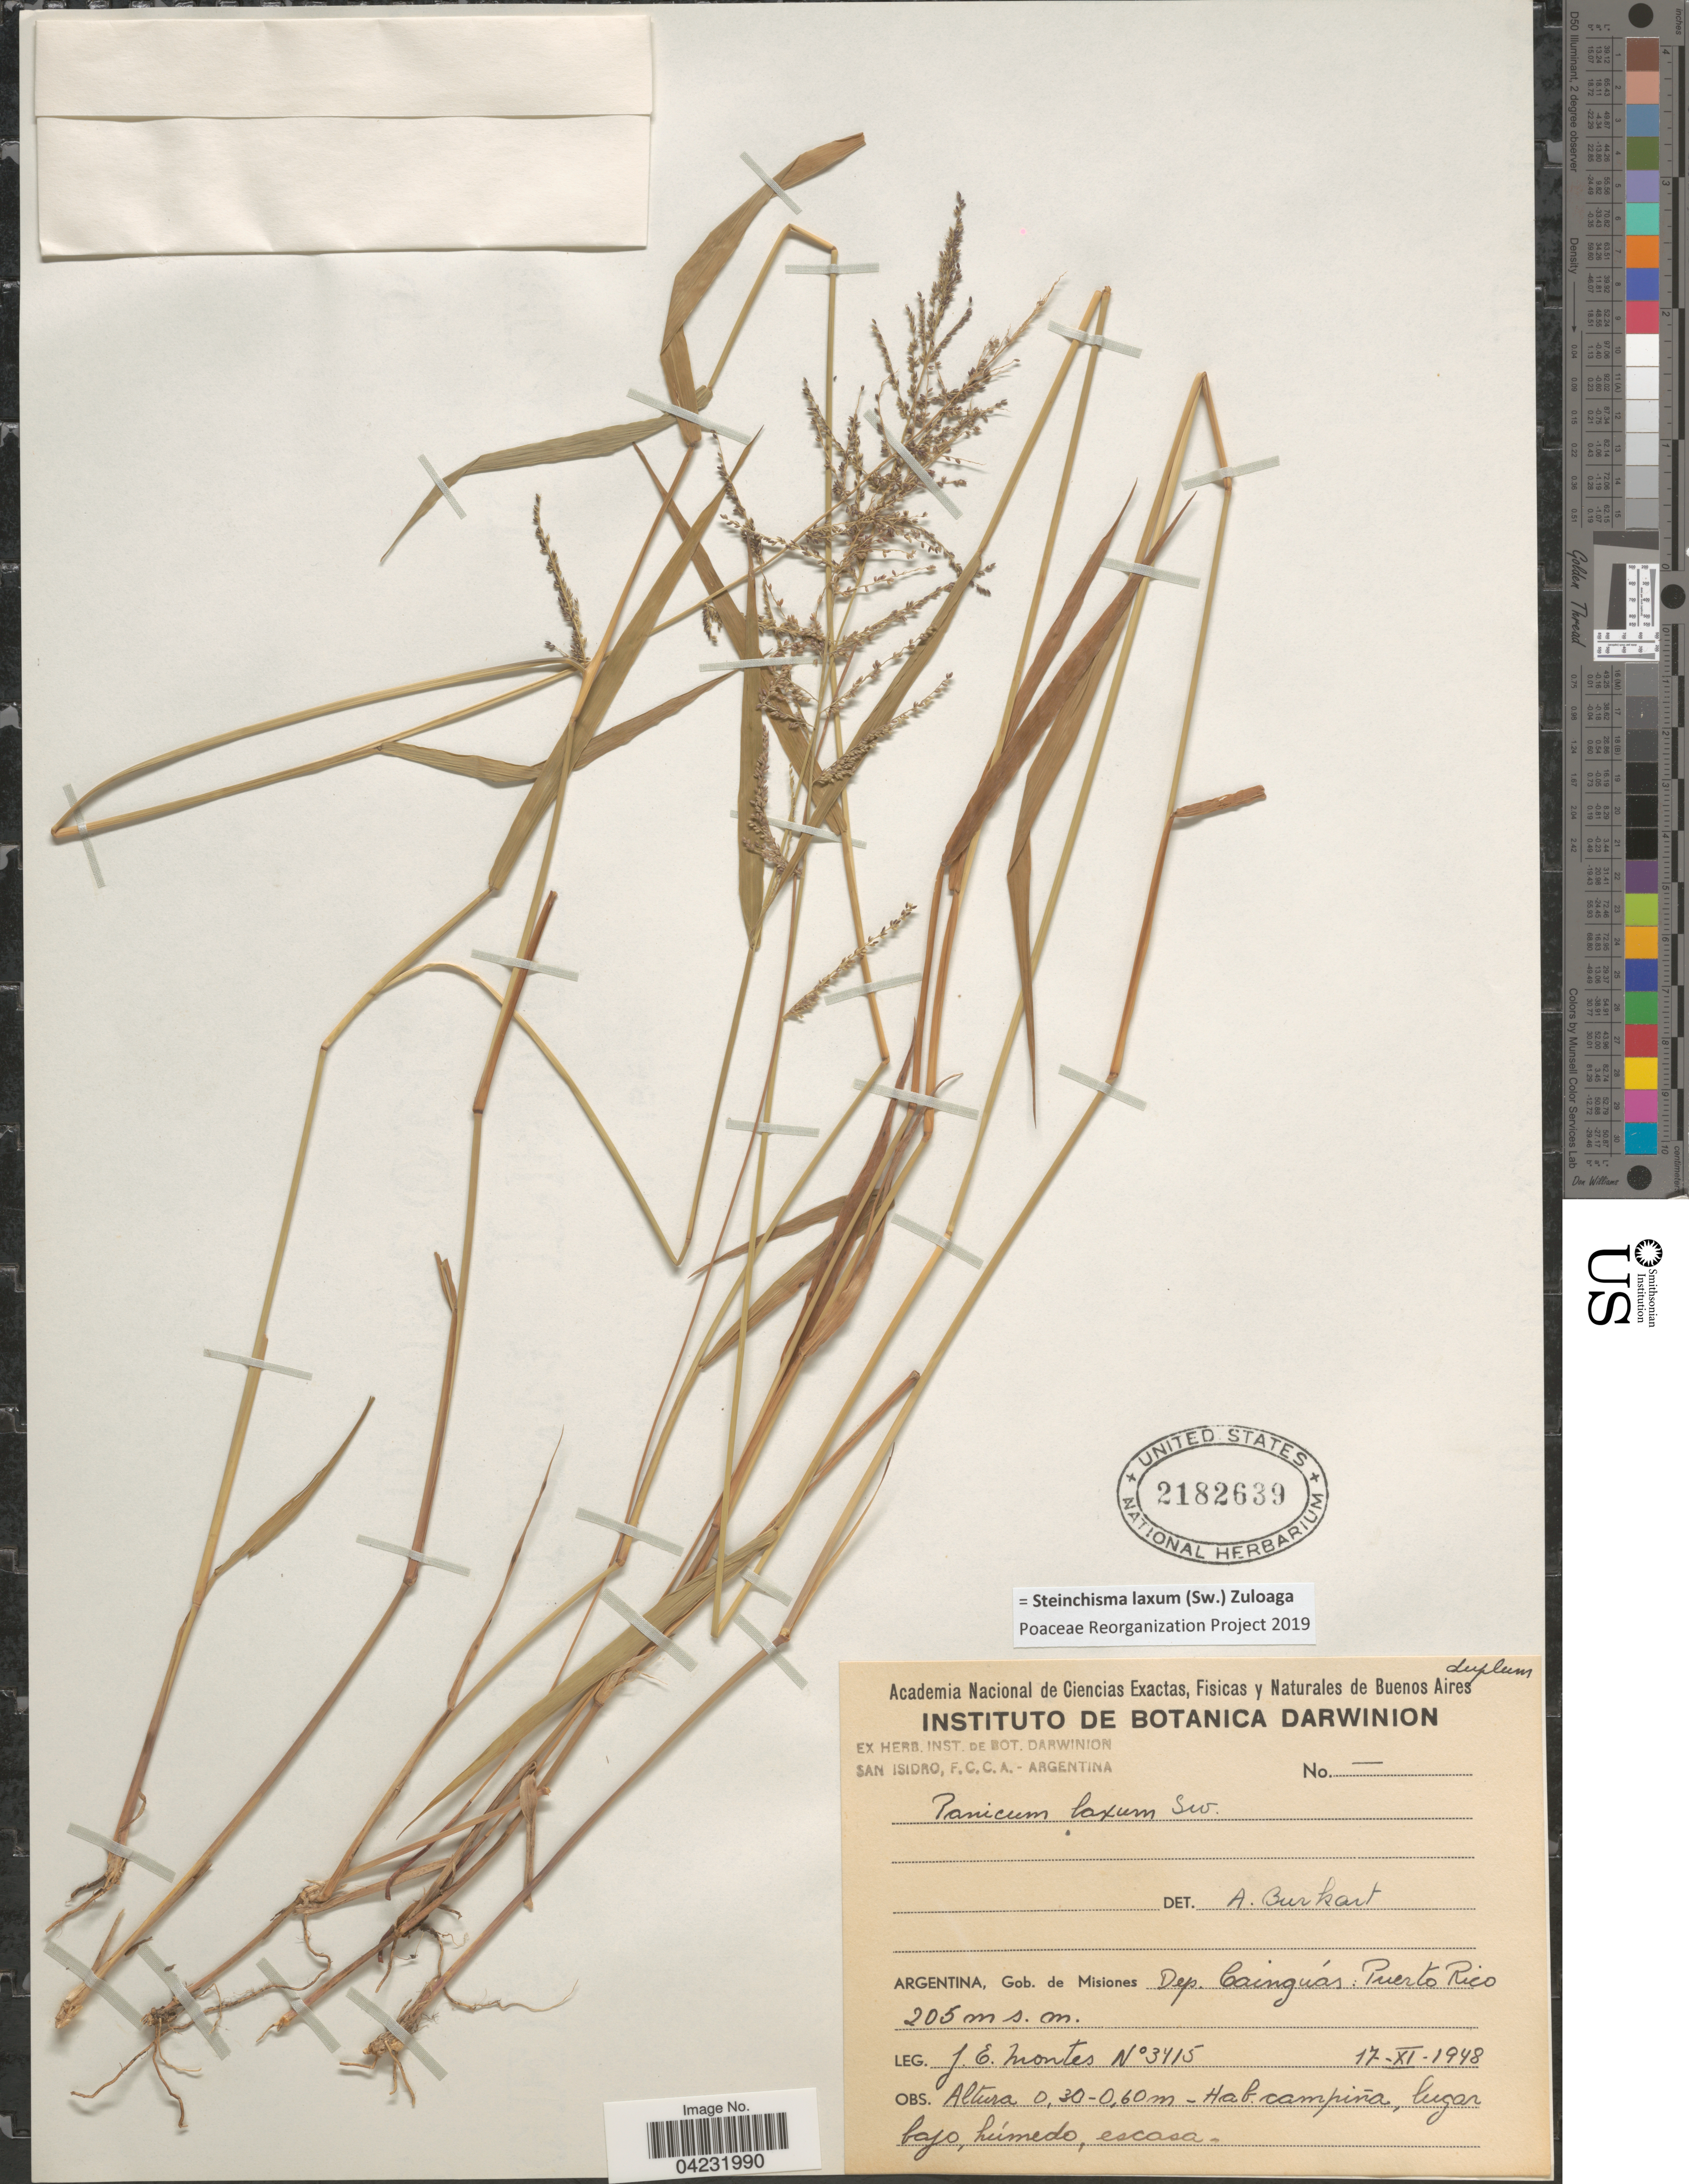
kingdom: Plantae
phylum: Tracheophyta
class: Liliopsida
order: Poales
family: Poaceae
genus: Steinchisma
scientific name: Steinchisma laxum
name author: (Sw.) Zuloaga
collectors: J. E. Montes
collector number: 3415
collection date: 1948-11-17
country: Argentina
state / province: Misiones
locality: Gob. de Misiones. Dep. Caunguás: Puerto Rico.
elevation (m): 205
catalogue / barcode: US 2182639